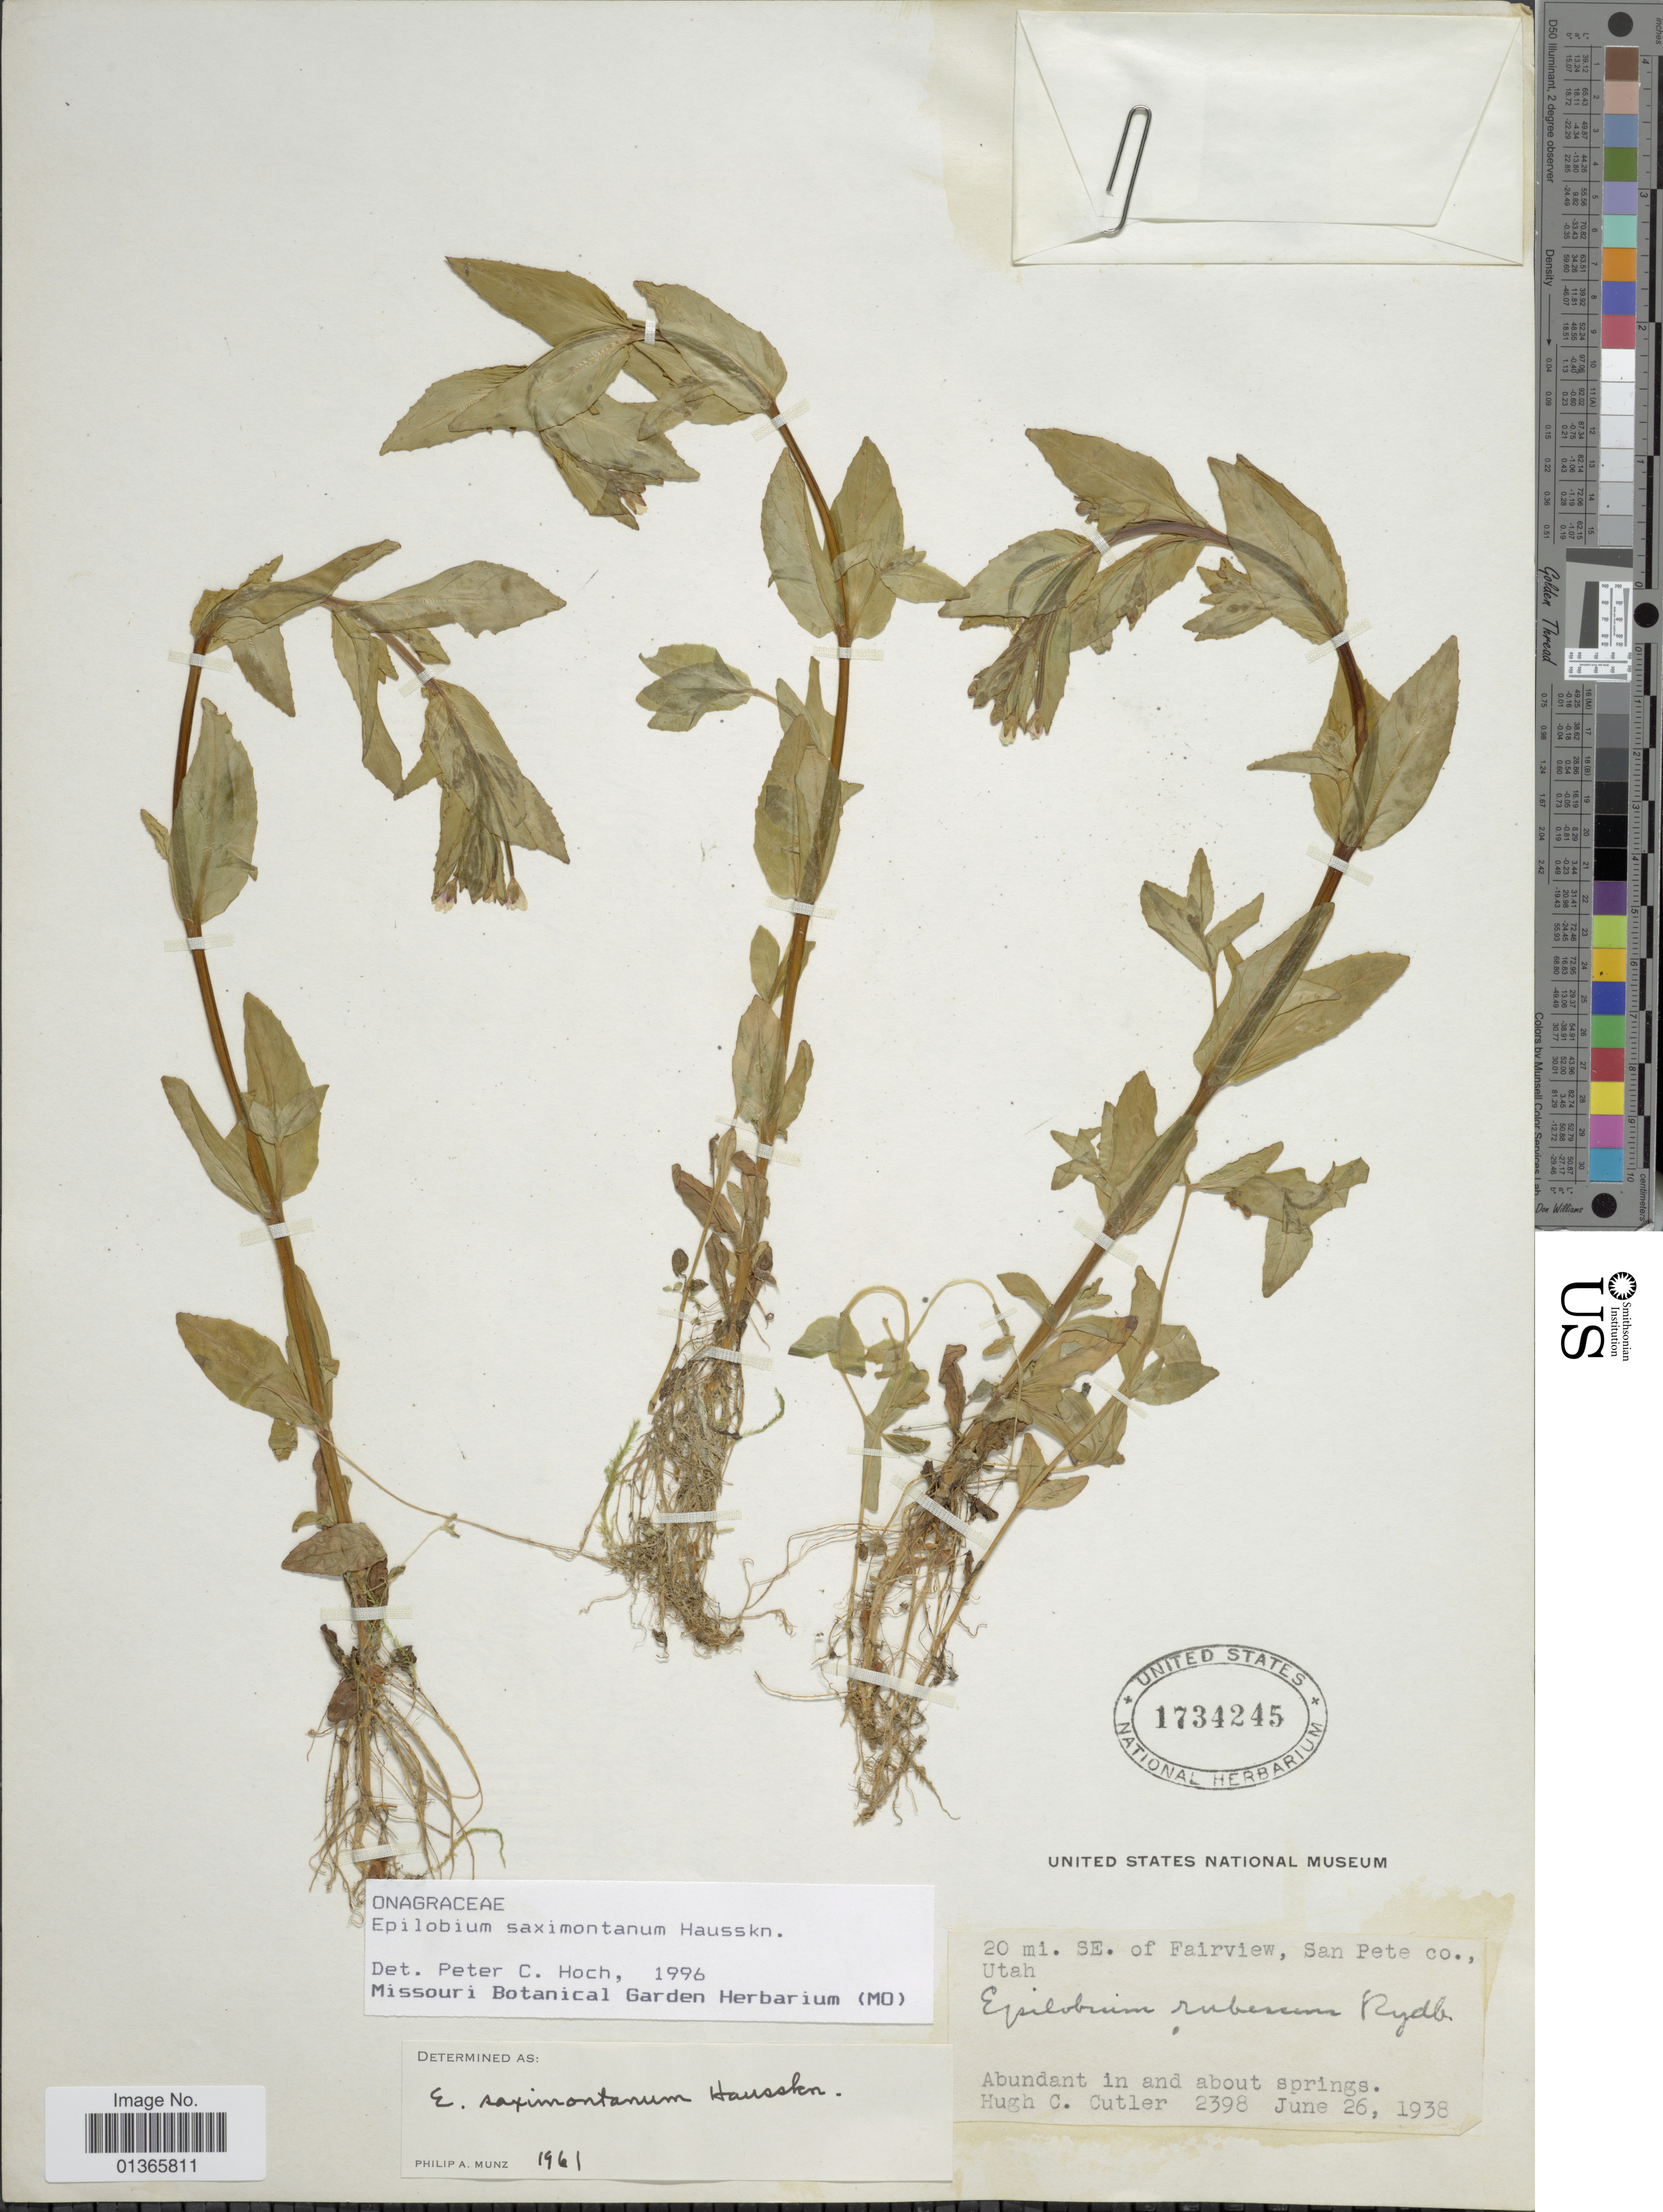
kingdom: Plantae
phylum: Tracheophyta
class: Magnoliopsida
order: Myrtales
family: Onagraceae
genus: Epilobium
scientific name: Epilobium saximontanum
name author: Hausskn.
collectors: H. C. Cutler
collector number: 2398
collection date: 1938-06-26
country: United States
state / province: Utah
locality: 20 mi. SE. of Fairview, San Pete co.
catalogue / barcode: US 1734245